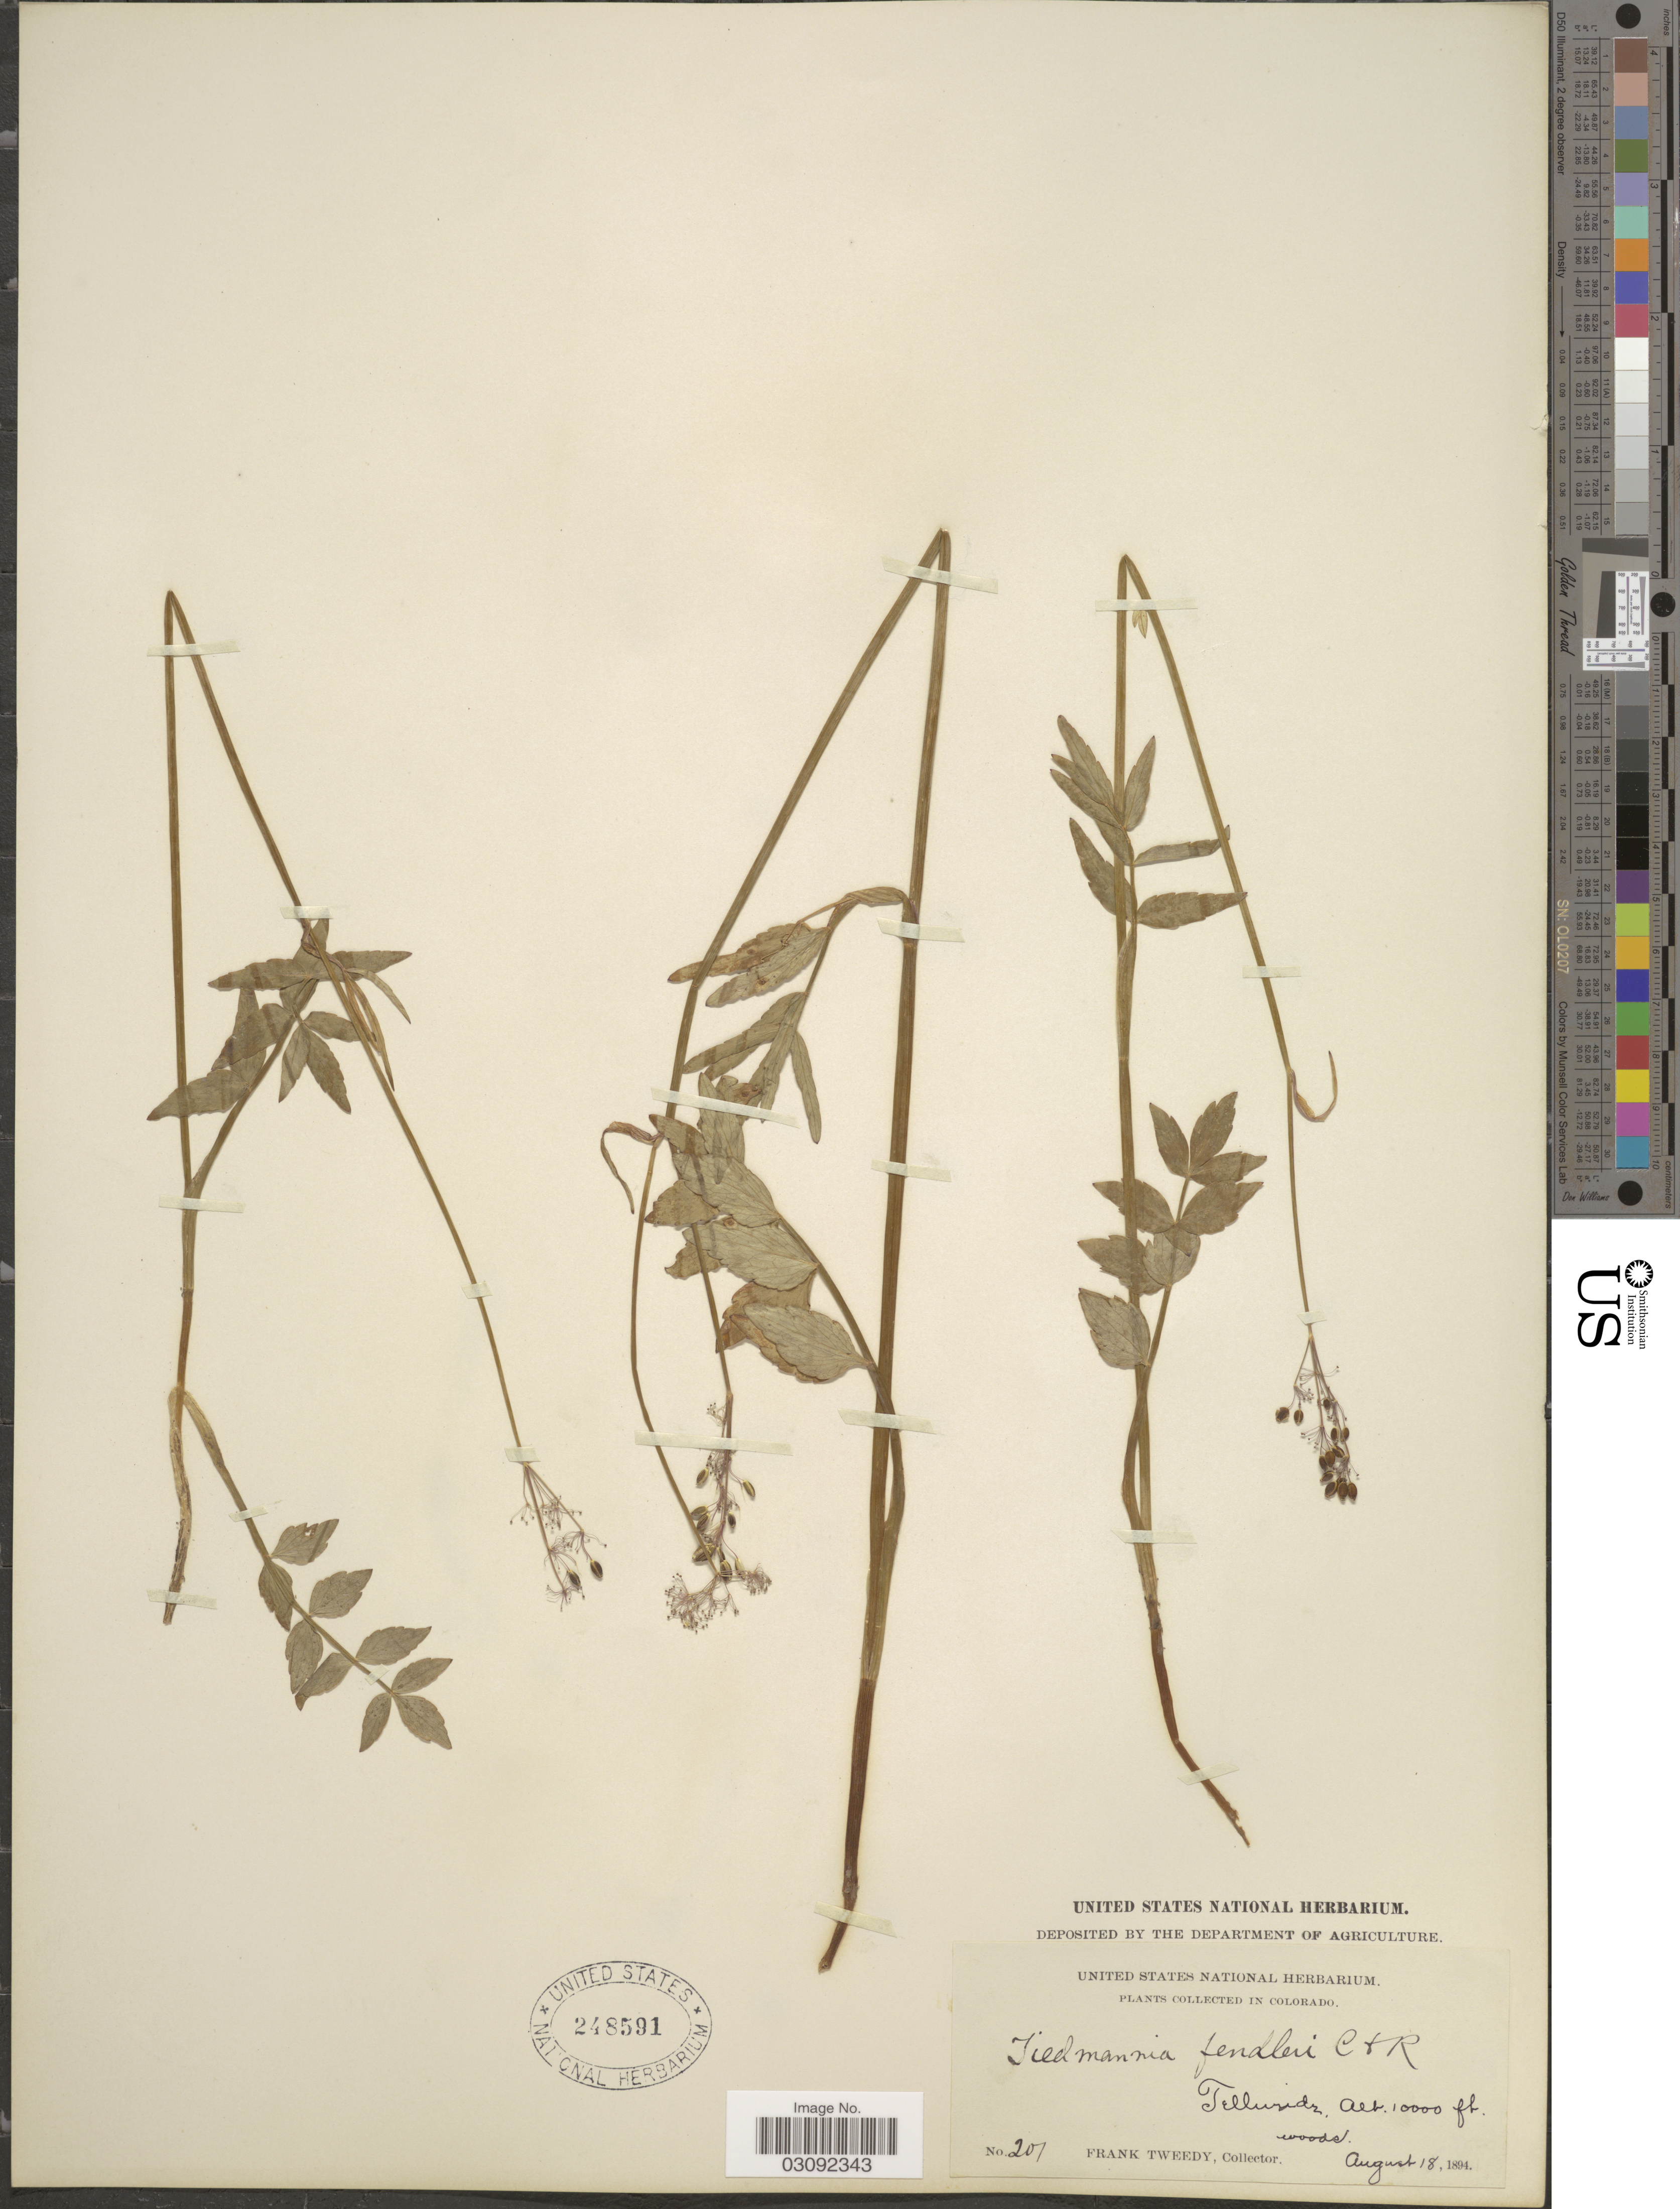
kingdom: Plantae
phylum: Tracheophyta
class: Magnoliopsida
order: Apiales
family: Apiaceae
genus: Oxypolis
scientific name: Oxypolis fendleri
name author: (A. Gray) A. Heller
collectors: F. Tweedy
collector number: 201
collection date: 1894-08-18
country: United States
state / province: Colorado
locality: Telluride.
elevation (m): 3048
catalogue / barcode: US 248591